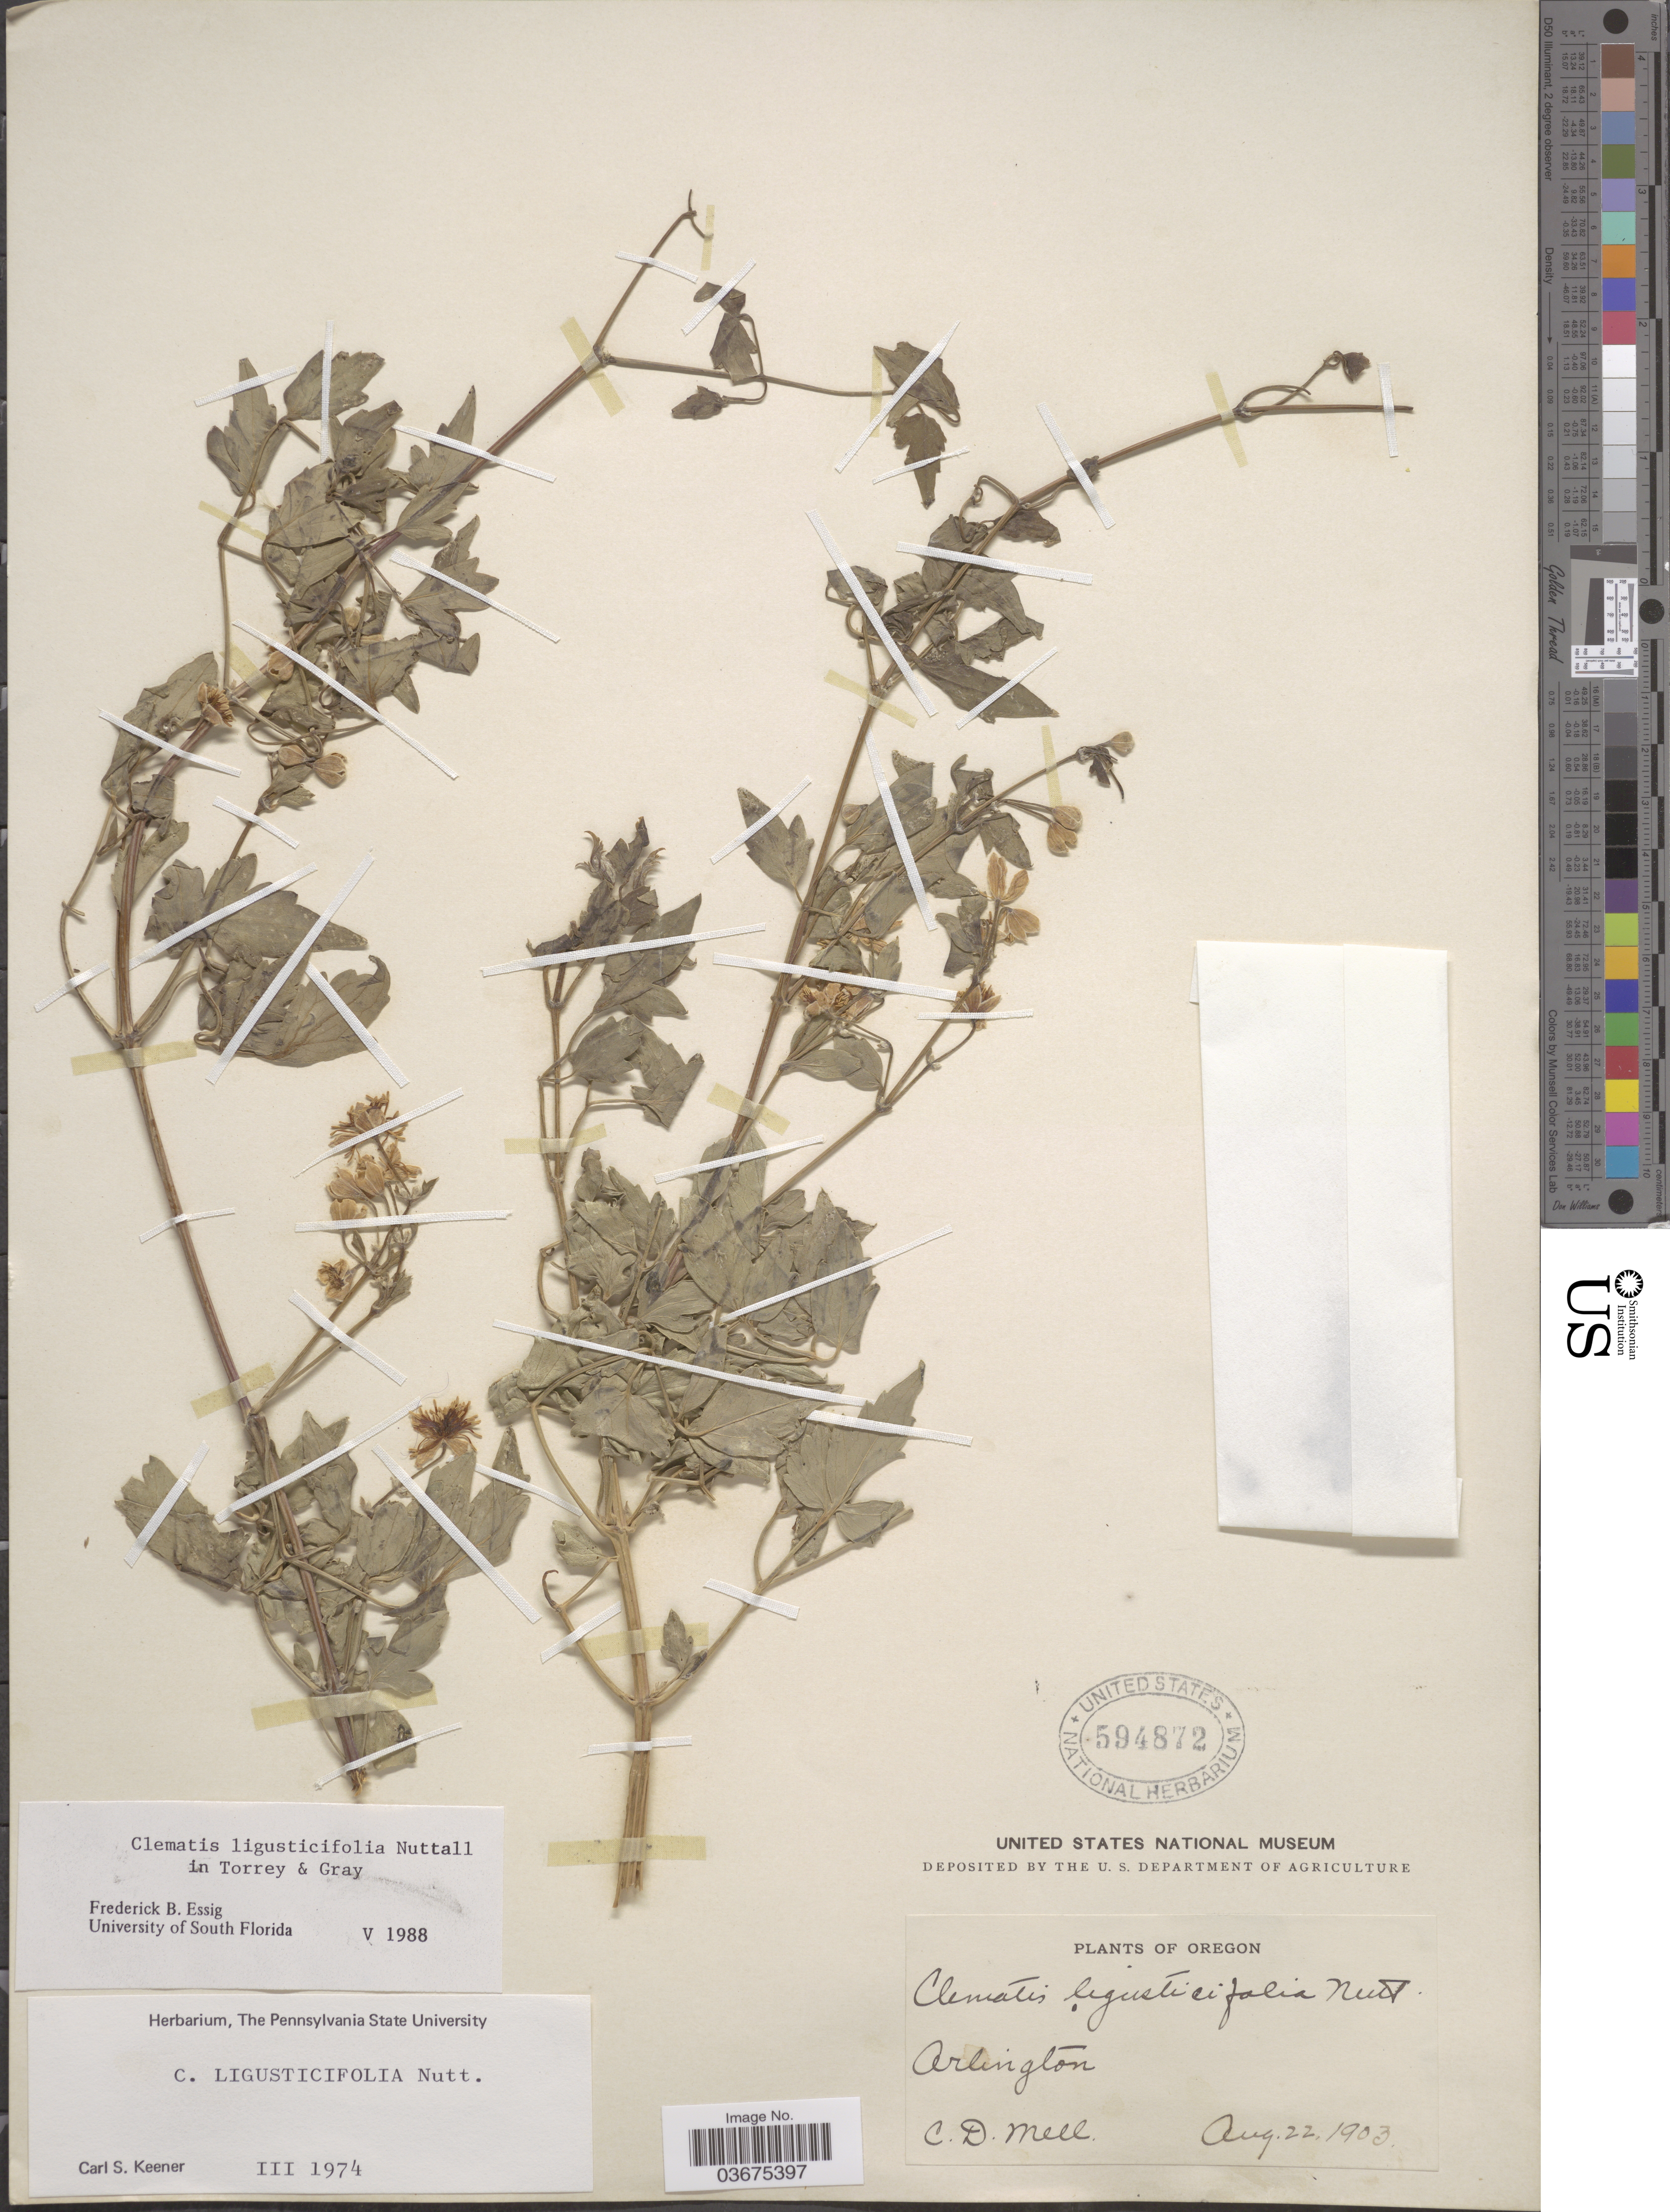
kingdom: Plantae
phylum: Tracheophyta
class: Magnoliopsida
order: Ranunculales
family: Ranunculaceae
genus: Clematis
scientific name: Clematis ligusticifolia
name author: Nutt.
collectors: C. D. Mell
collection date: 1903-08-22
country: United States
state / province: Oregon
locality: Arlington.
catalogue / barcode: US 594872